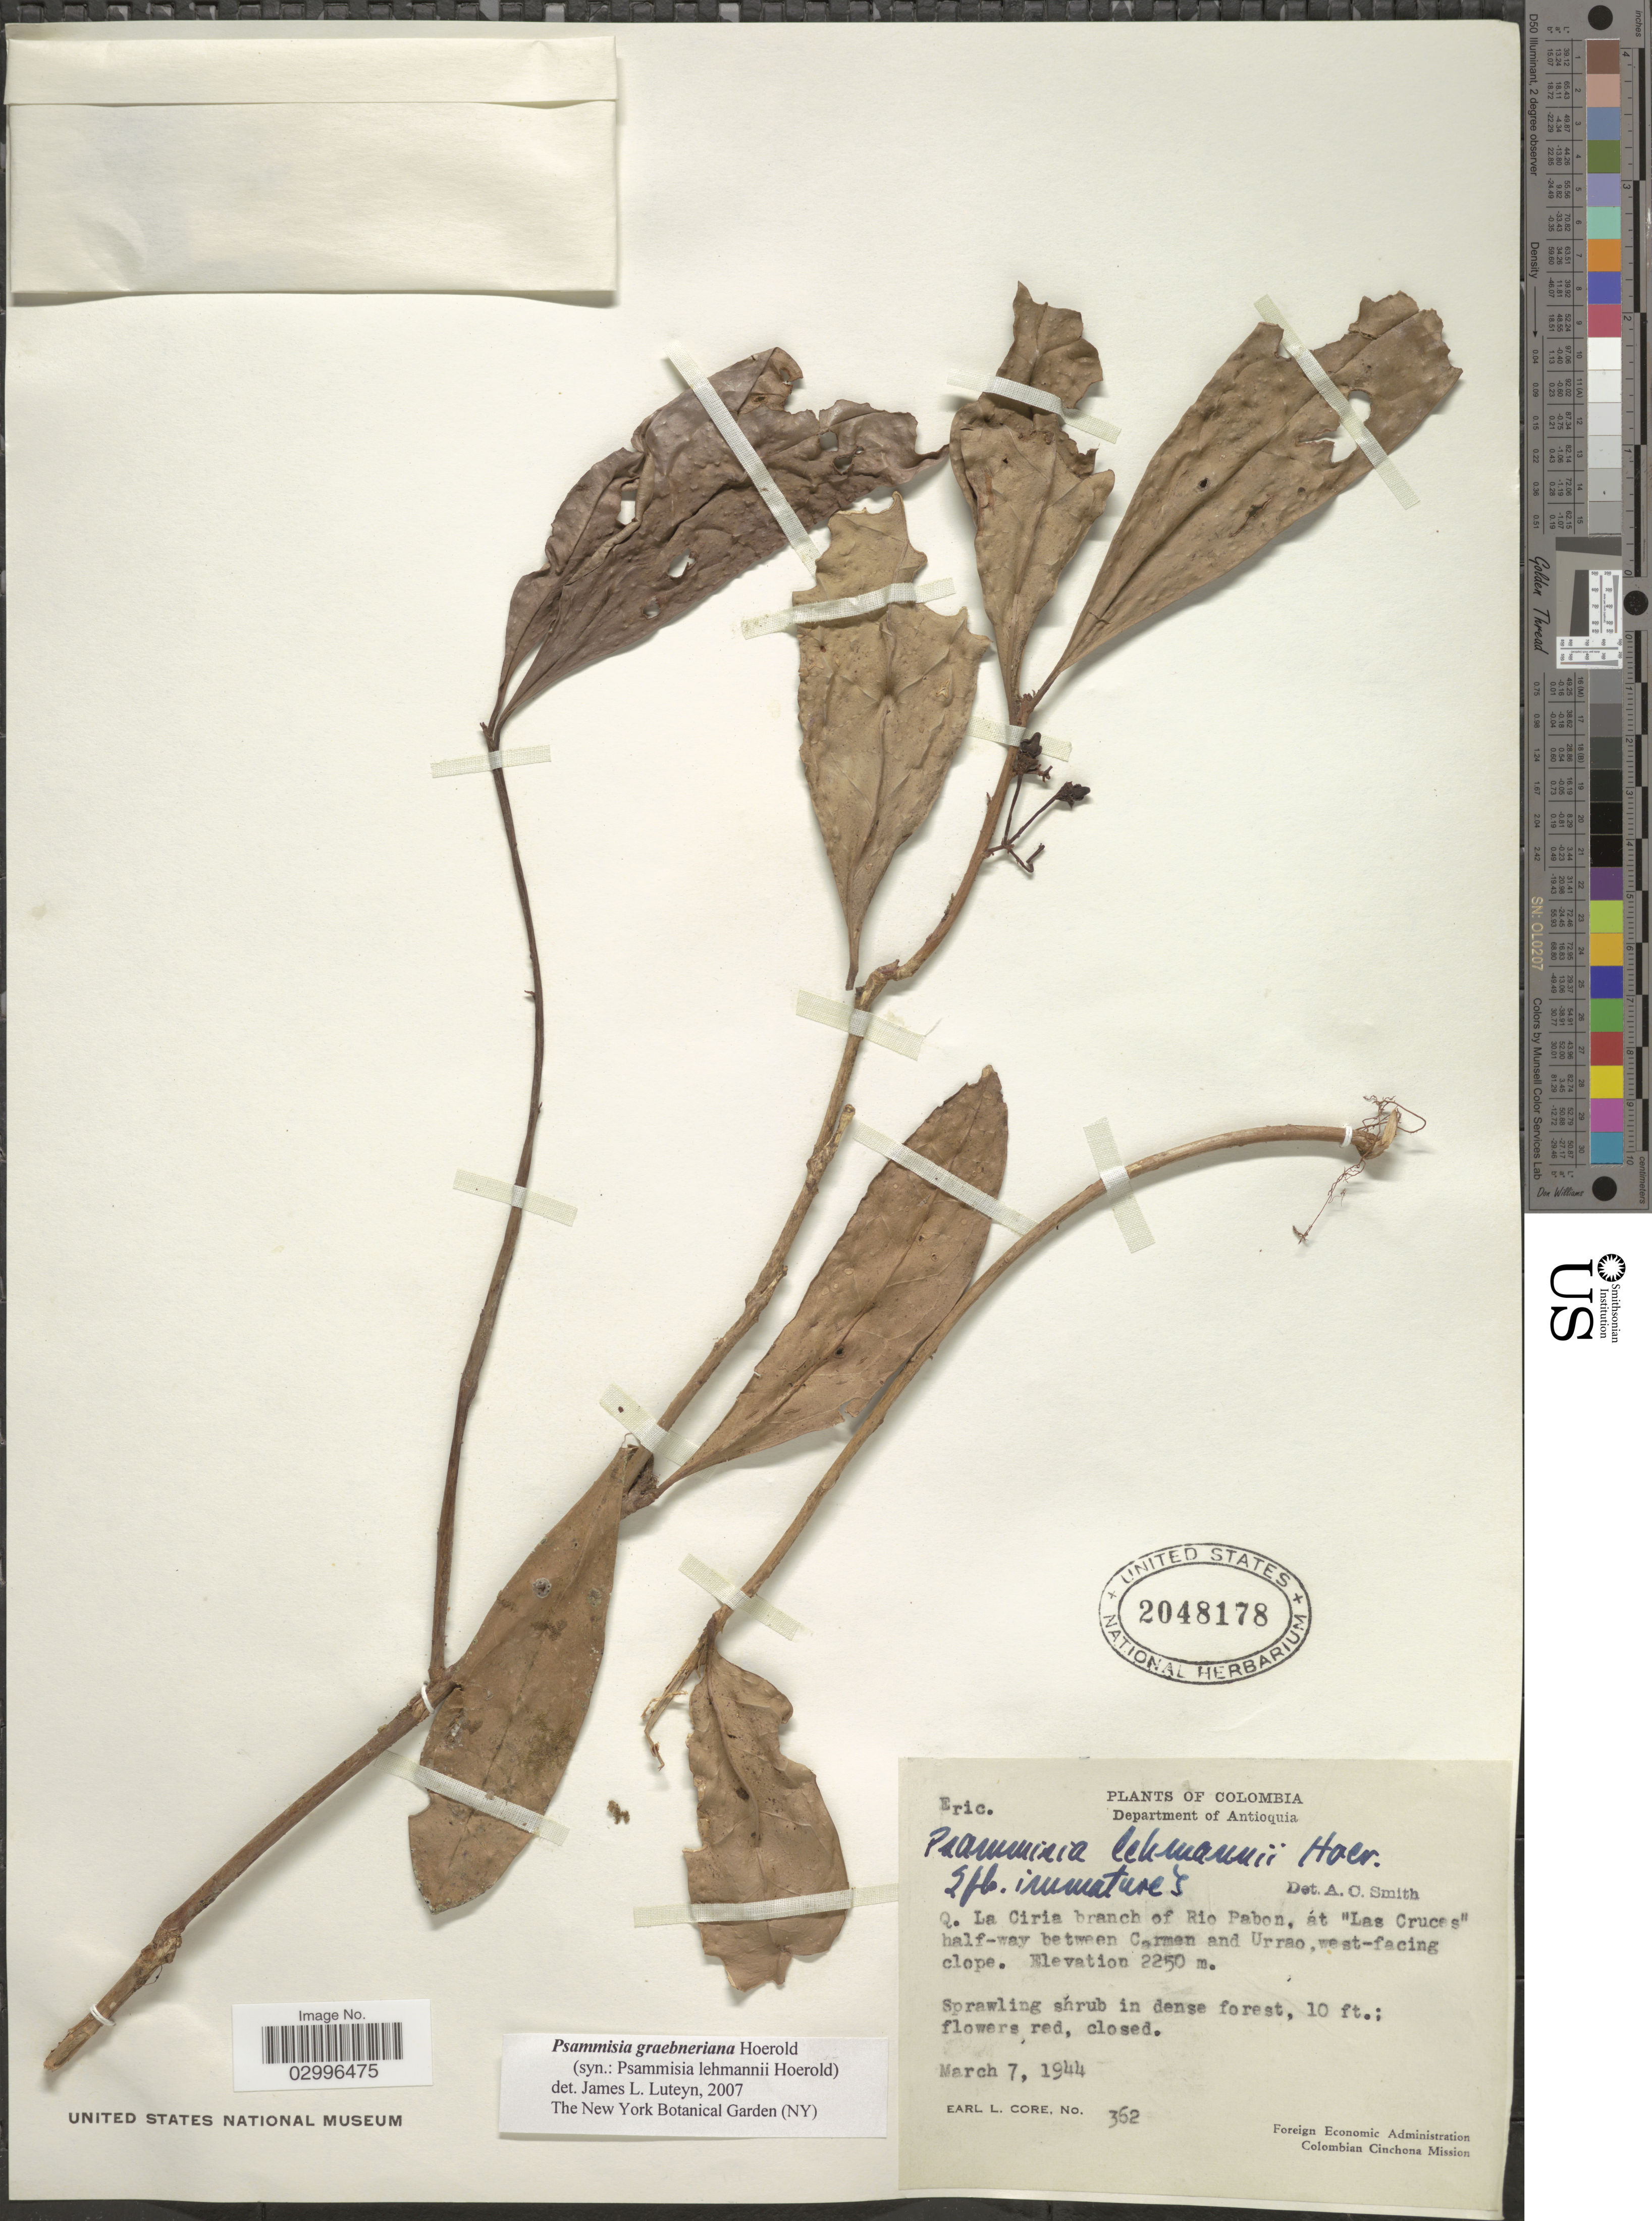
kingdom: Plantae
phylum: Tracheophyta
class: Magnoliopsida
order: Ericales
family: Ericaceae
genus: Psammisia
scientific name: Psammisia graebneriana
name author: Hoerold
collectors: E. Core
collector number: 362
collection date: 1944-03-07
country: Colombia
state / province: Antioquia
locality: Department of Antioquia. Q. La Ciria branch of Rio Pabon, at "Las Cruces" half-way between Carmen and Urrao, west-facing clope.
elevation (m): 2250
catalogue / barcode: US 2048178